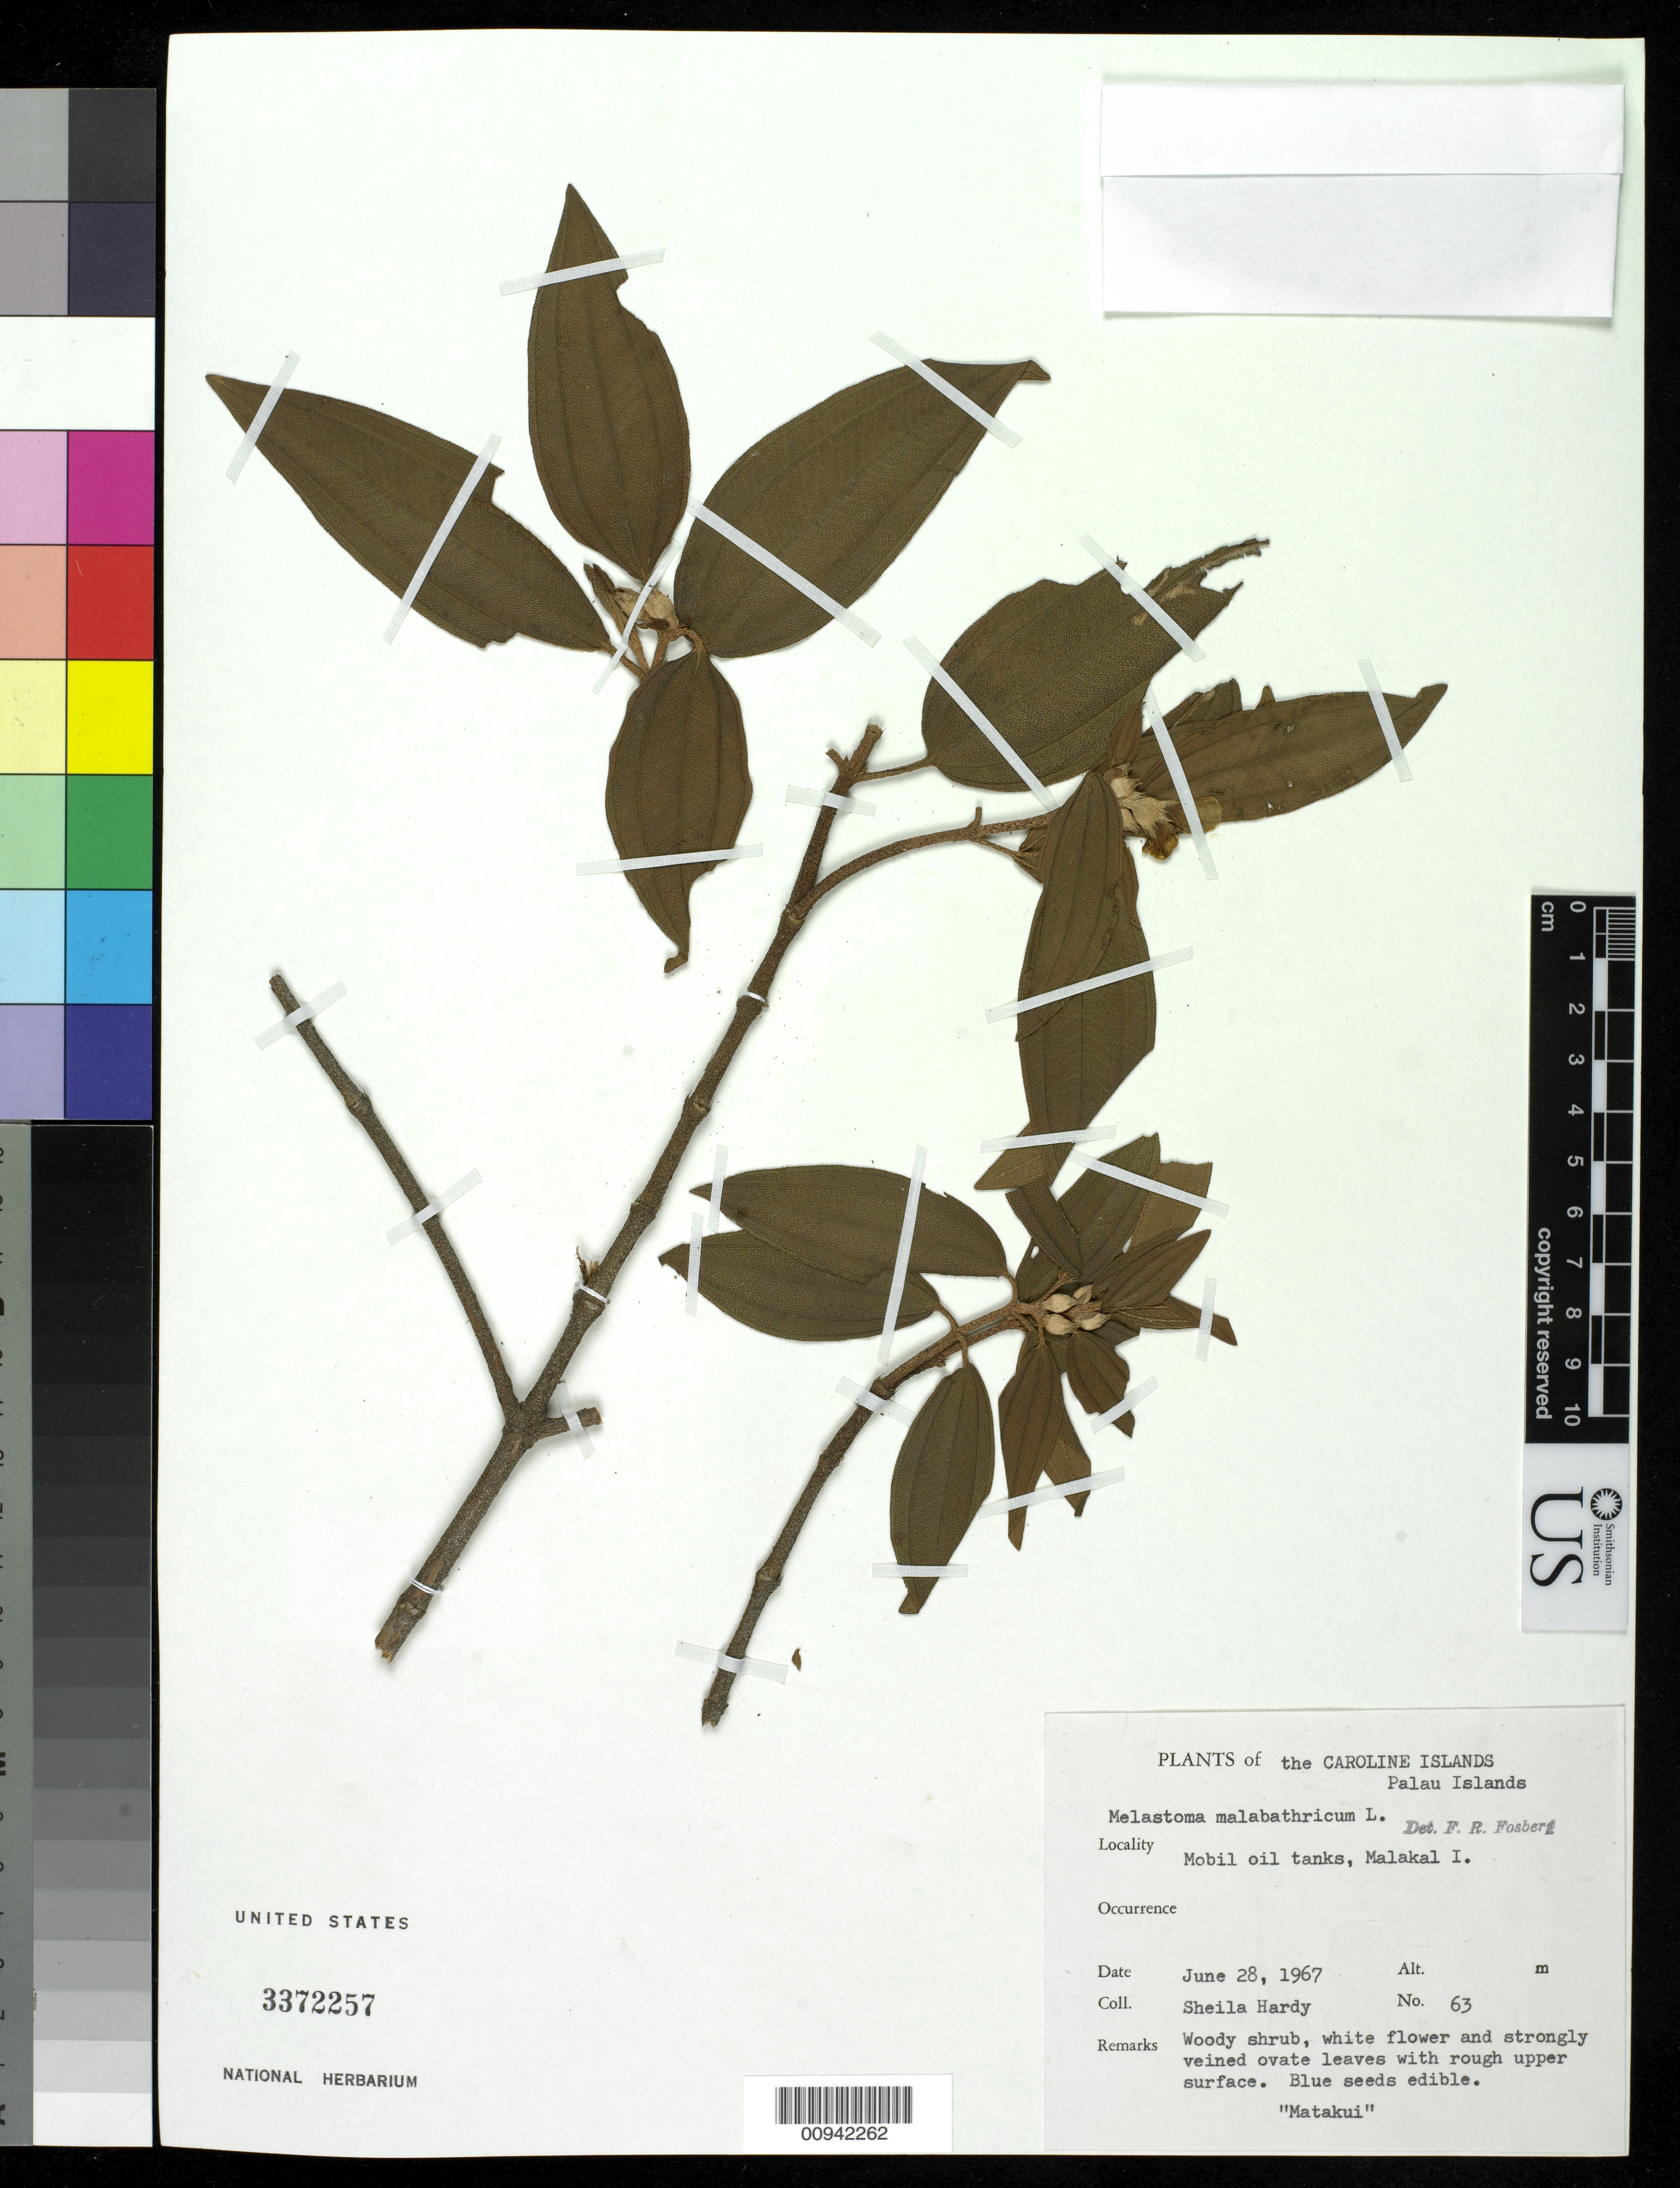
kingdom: Plantae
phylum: Tracheophyta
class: Magnoliopsida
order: Myrtales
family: Melastomataceae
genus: Melastoma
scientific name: Melastoma malabathricum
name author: L.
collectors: S. Hardy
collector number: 63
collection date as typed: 28 Jun 1967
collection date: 1967-06-28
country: Palau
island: Ngemelachel (Malakal)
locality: Mobil oil tanks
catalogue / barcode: US 3372257